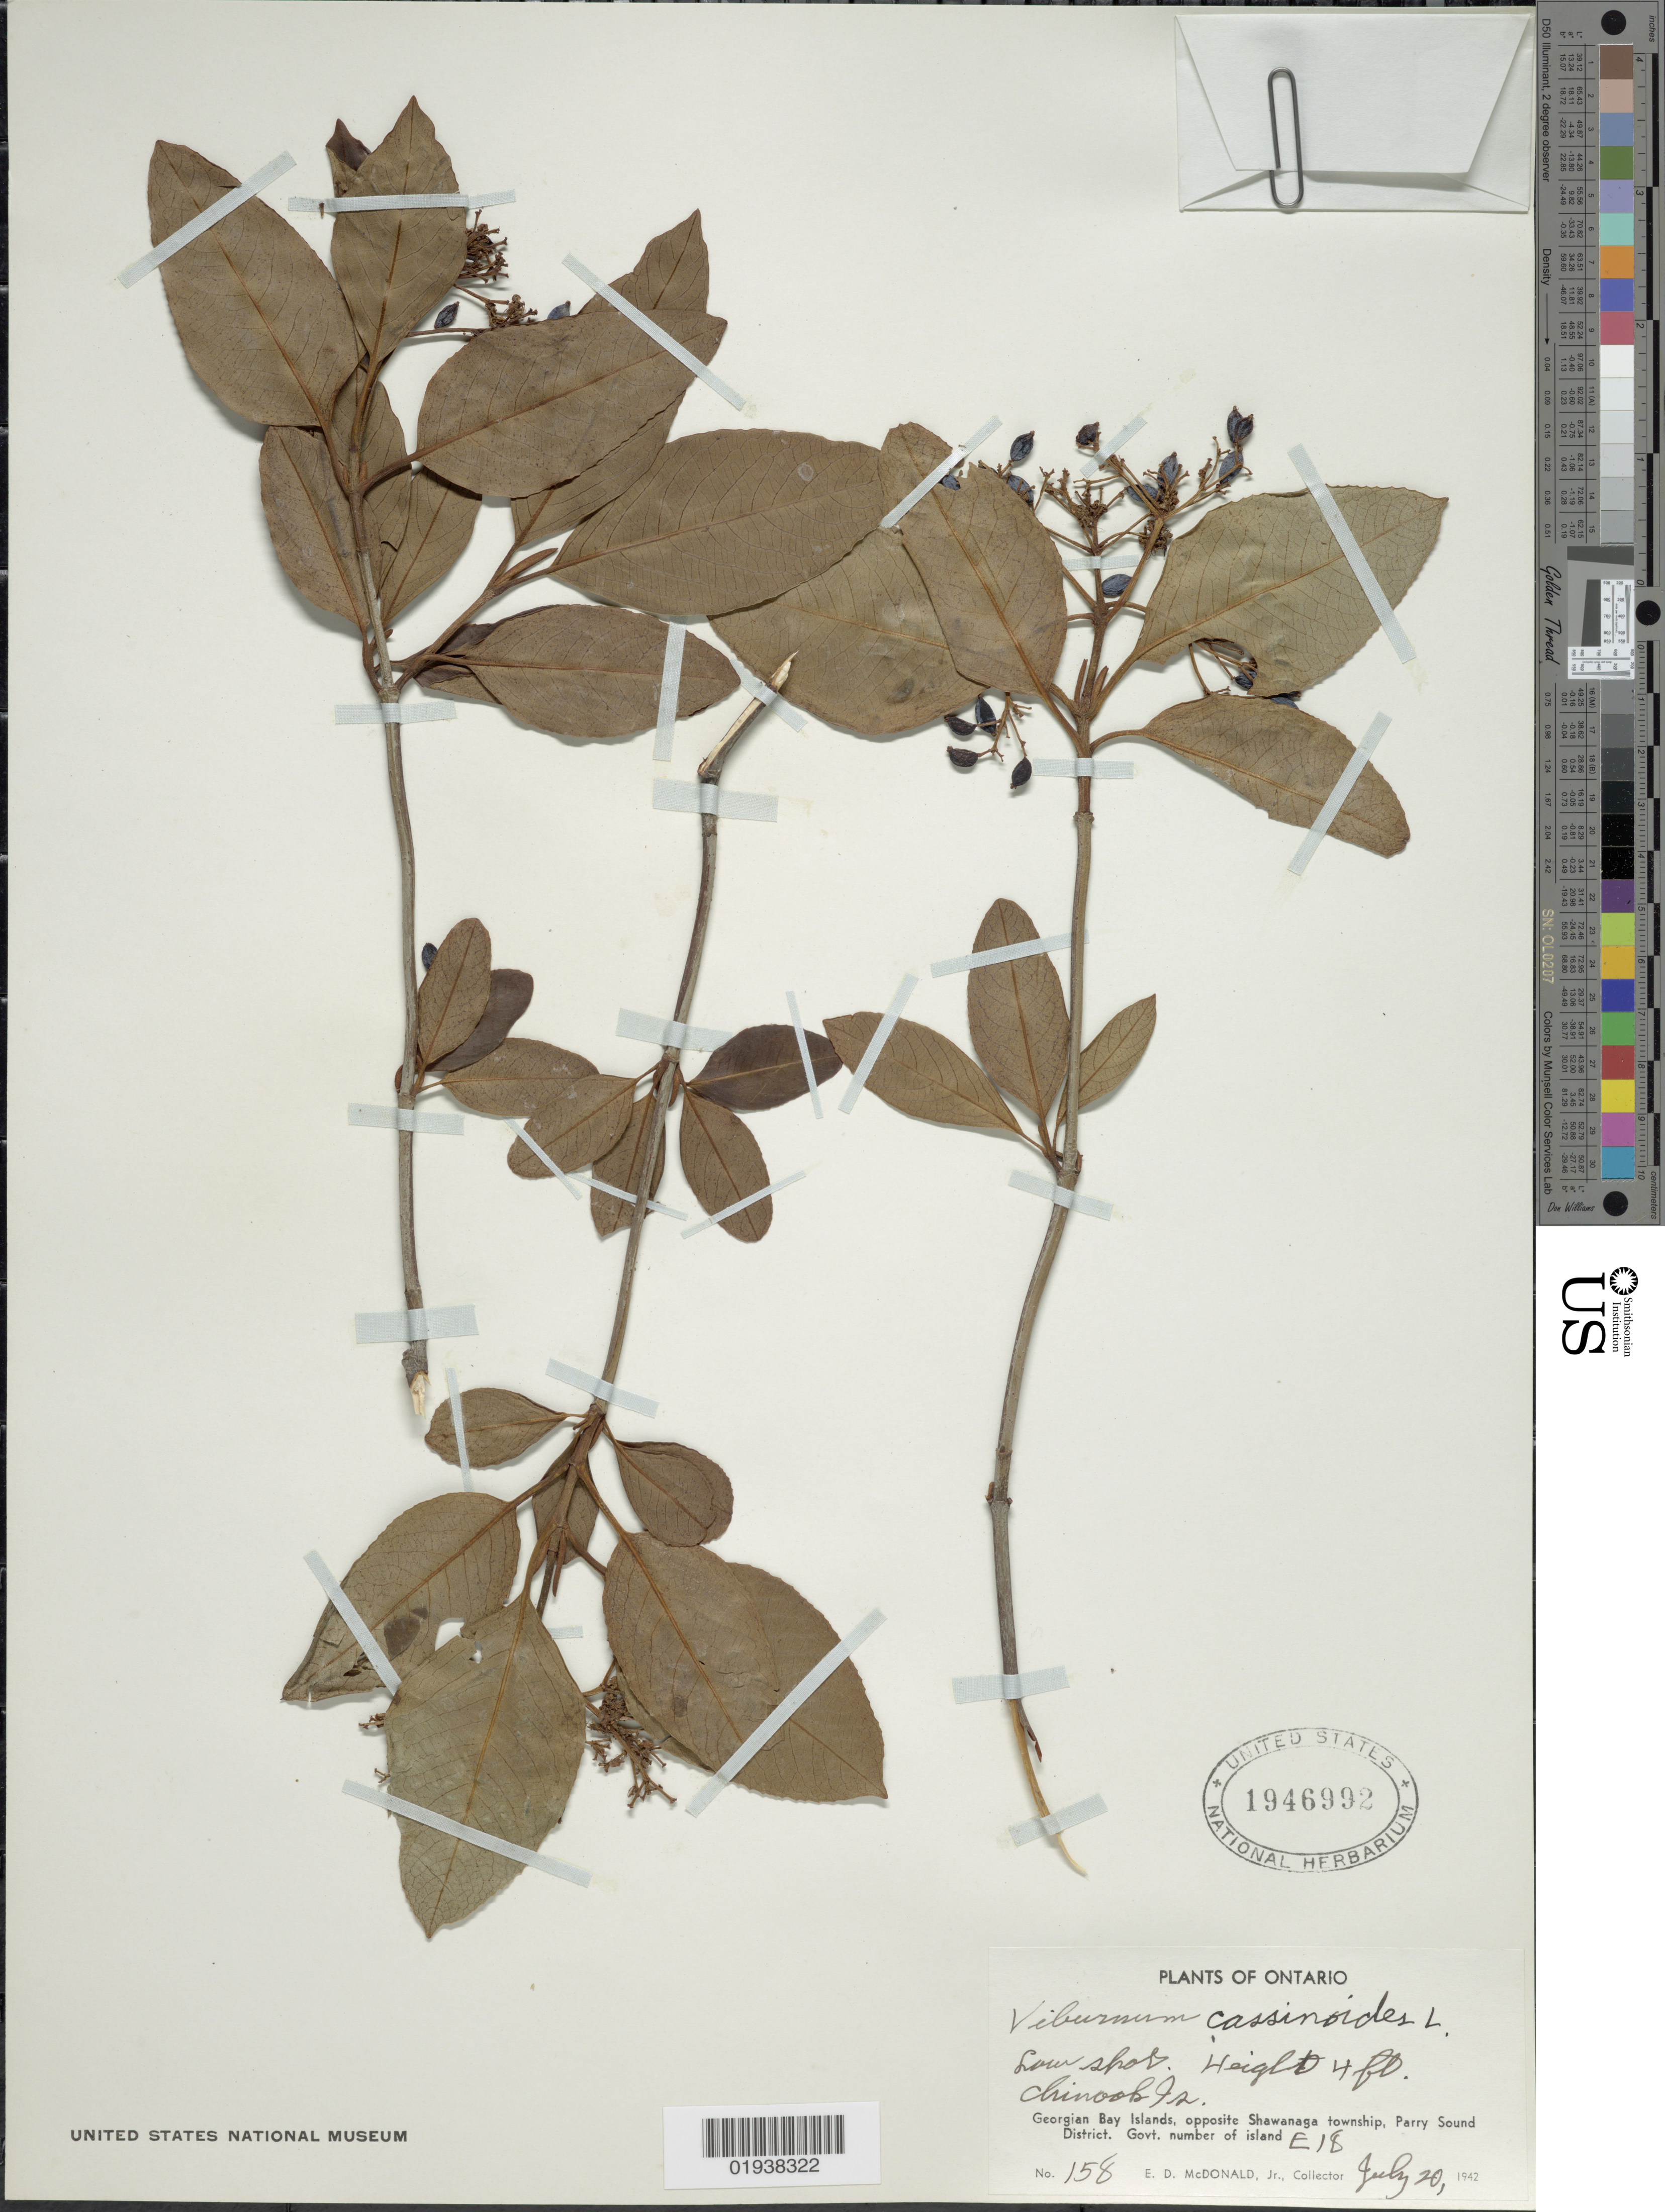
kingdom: Plantae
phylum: Tracheophyta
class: Magnoliopsida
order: Dipsacales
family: Viburnaceae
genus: Viburnum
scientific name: Viburnum cassinoides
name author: L.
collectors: E. D. McDonald Jr.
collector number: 158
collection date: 1942-07-20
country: Canada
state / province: Ontario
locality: Chinook Is. Georgian Bay Islands, opposite Shawanaga township, Parry Sound District. Govt. number of island E18.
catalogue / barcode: US 1946992